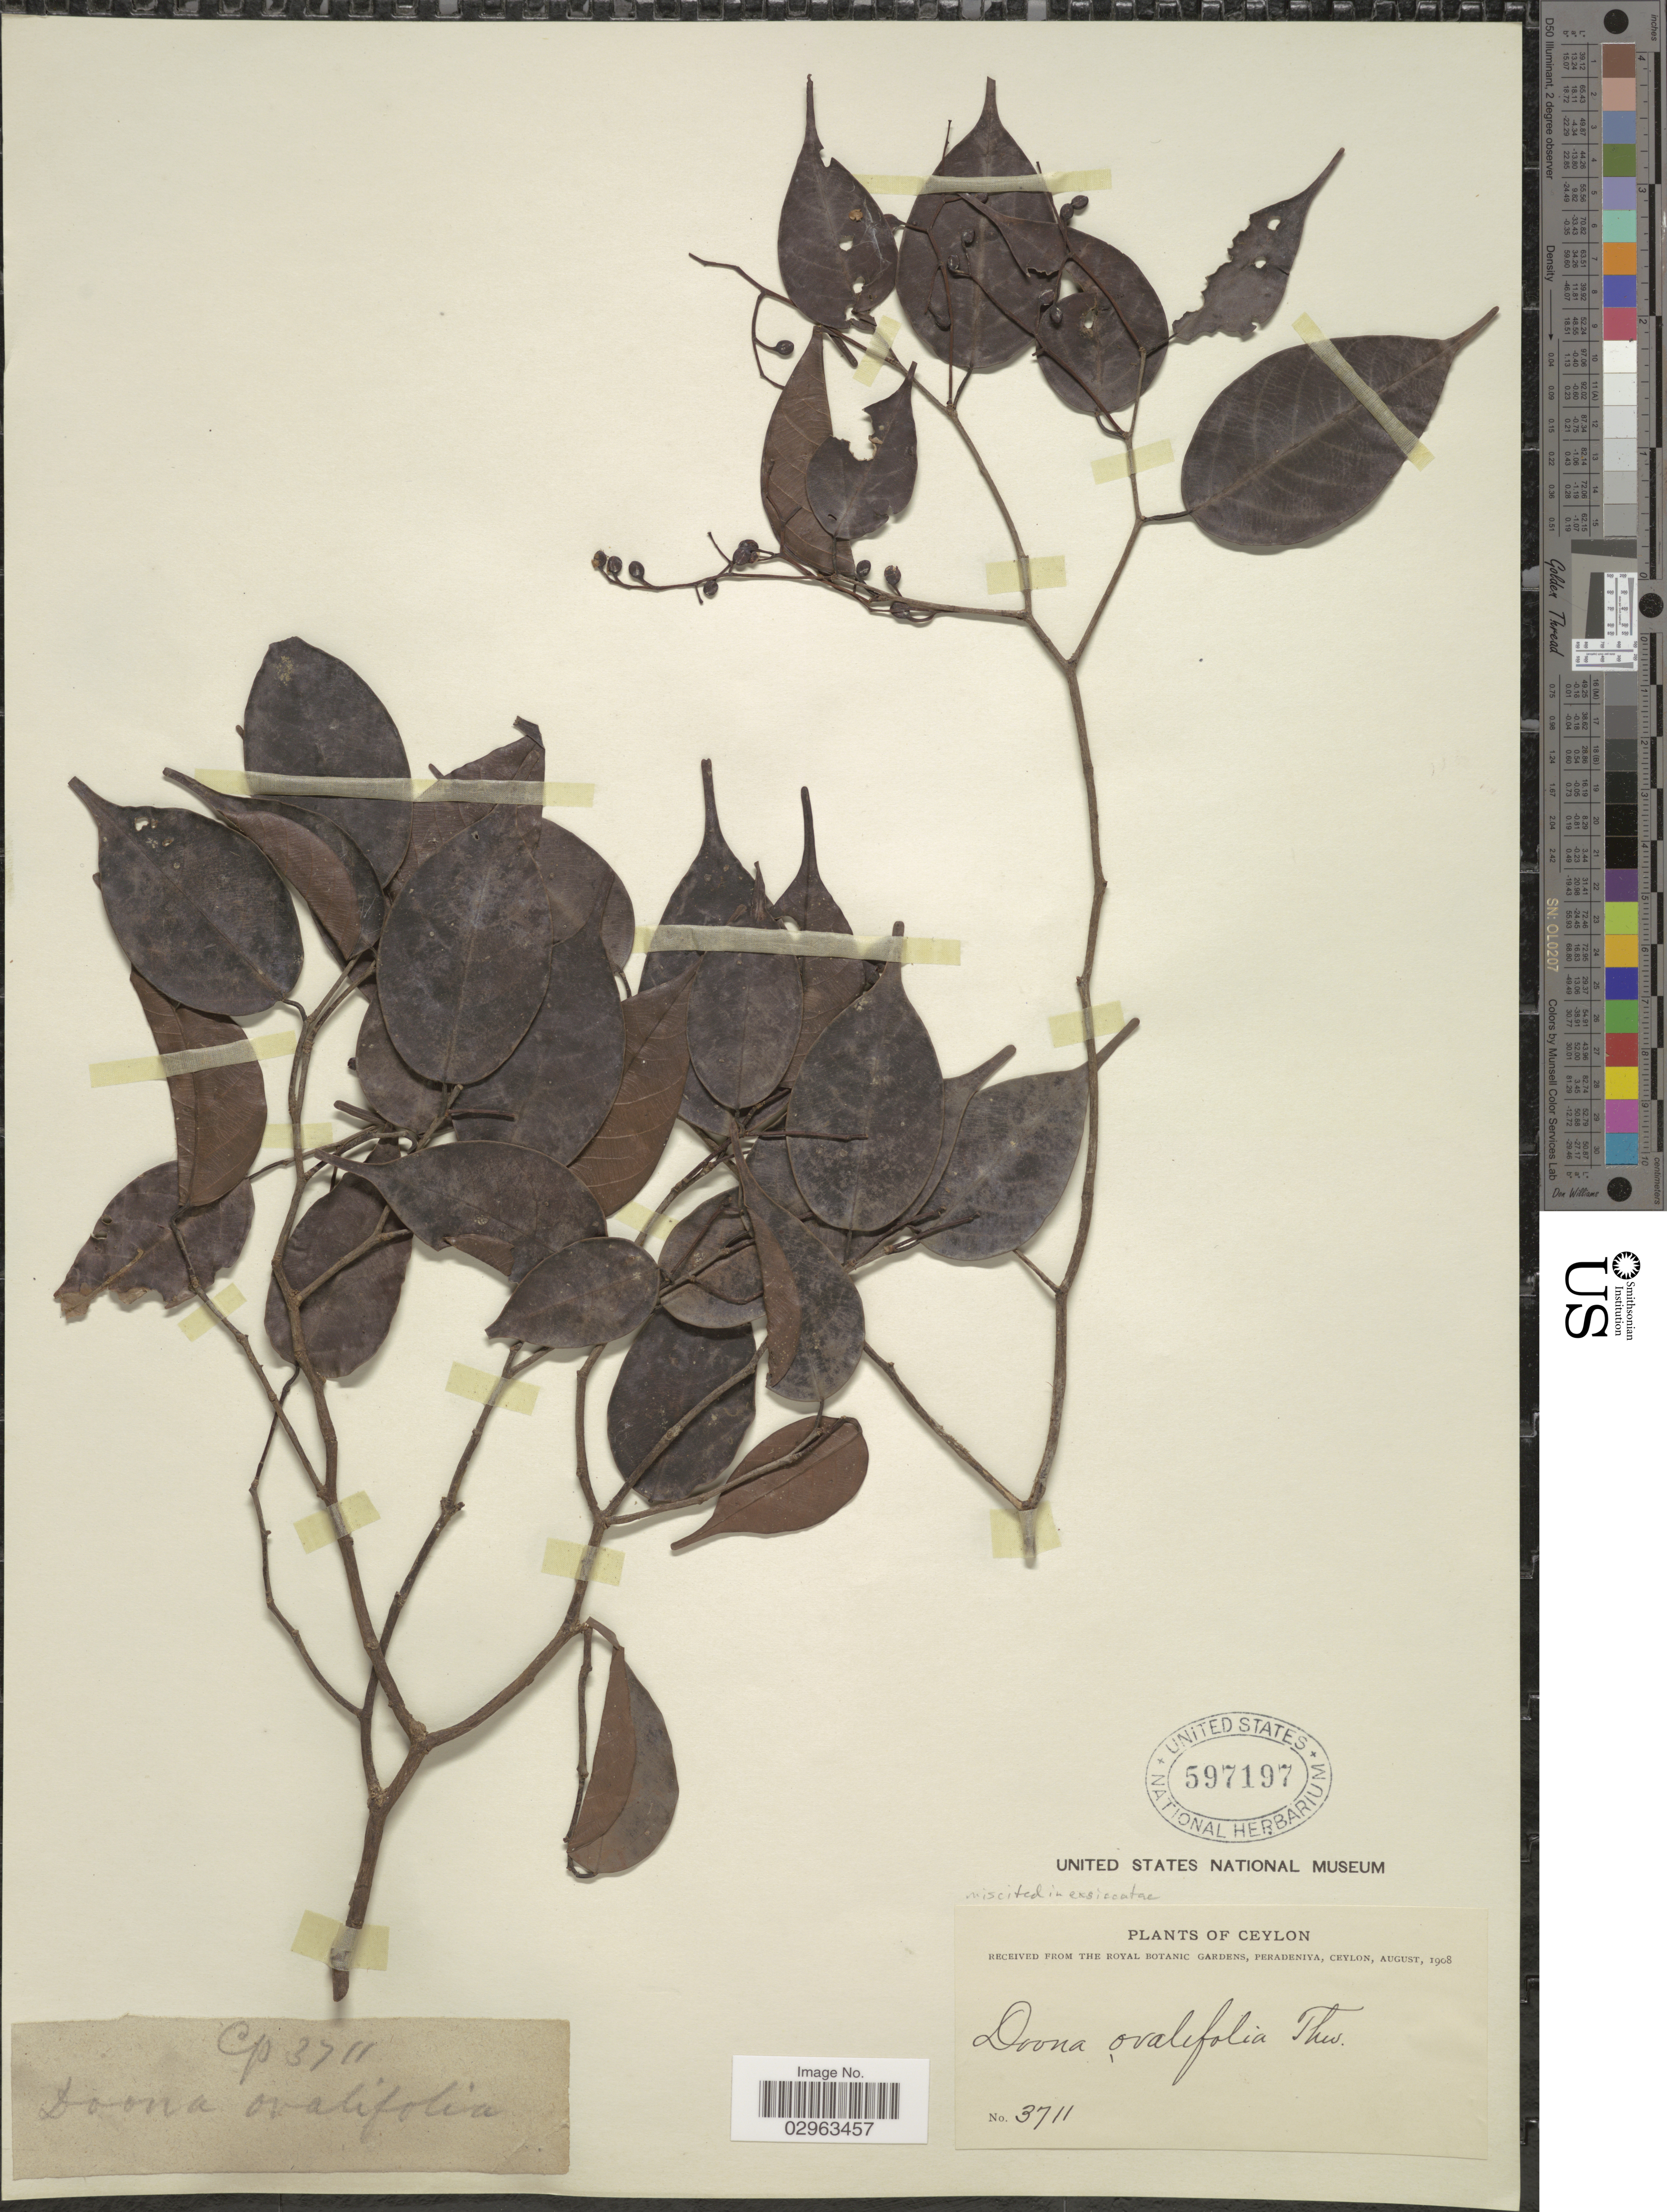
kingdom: Plantae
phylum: Tracheophyta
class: Magnoliopsida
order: Malvales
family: Dipterocarpaceae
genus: Doona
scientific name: Doona ovalifolia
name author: Thwaites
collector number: CP3711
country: Sri Lanka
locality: Ceylon.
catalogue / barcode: US 597197